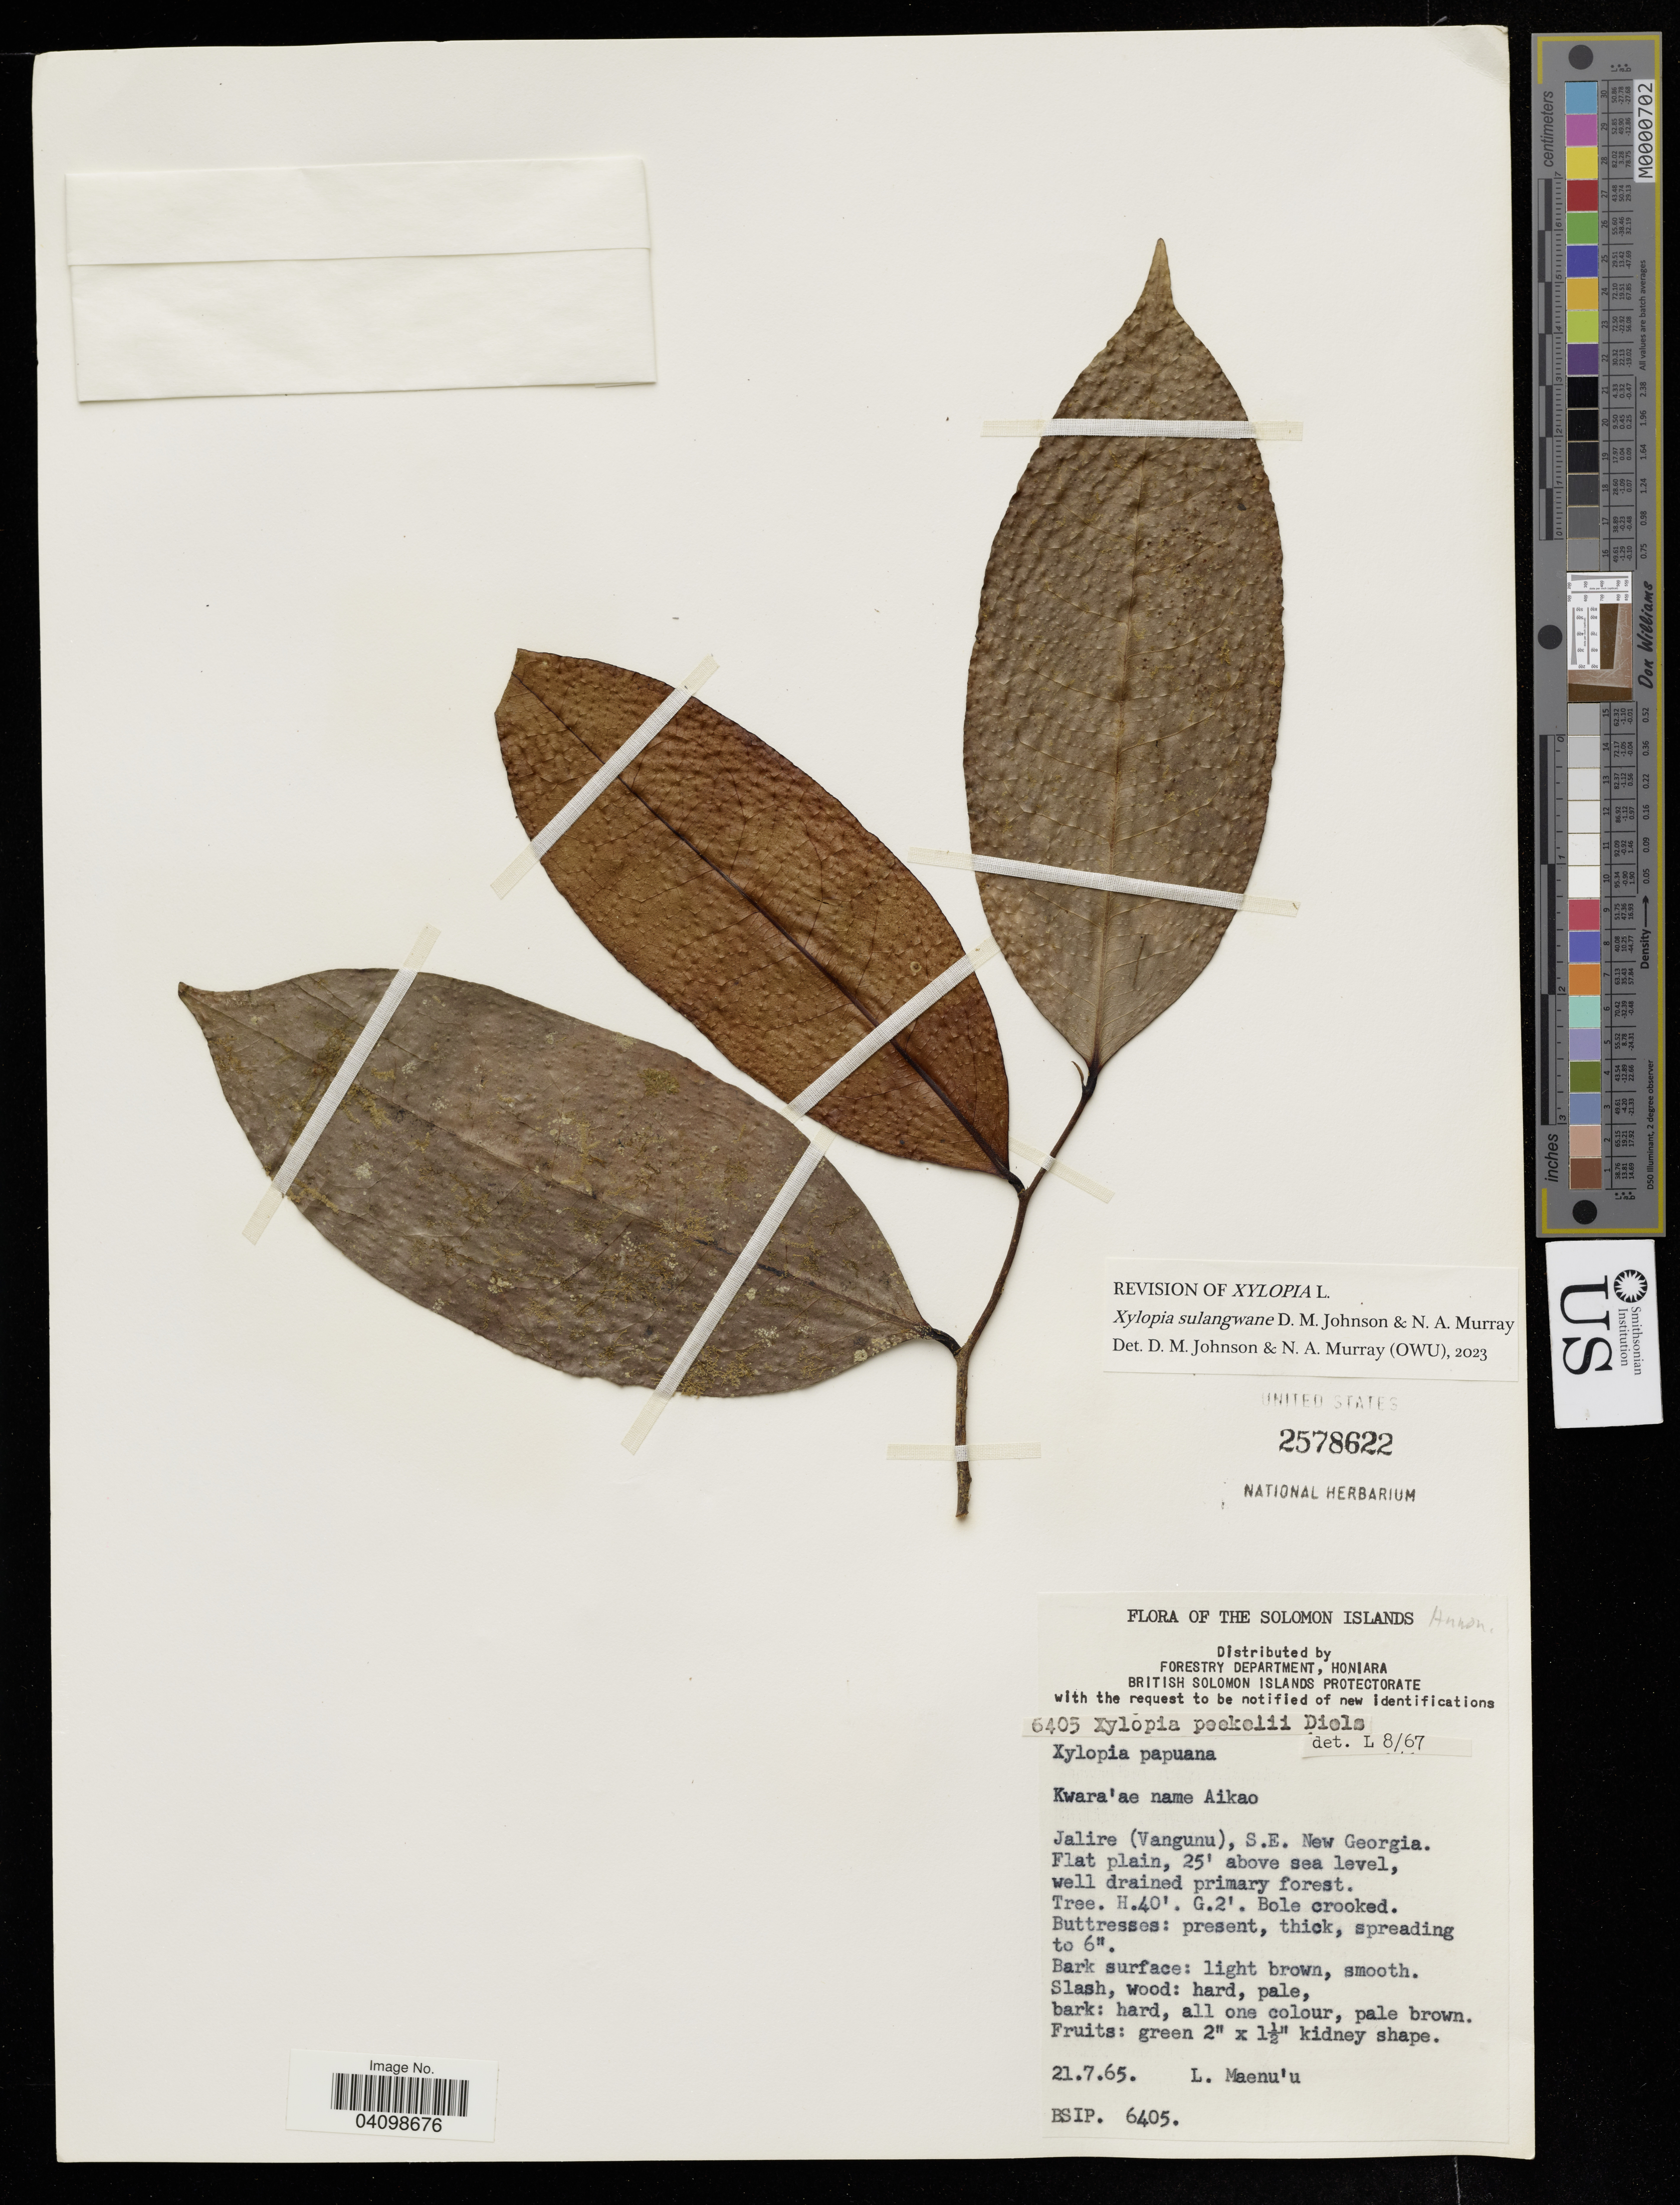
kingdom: Plantae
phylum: Tracheophyta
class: Magnoliopsida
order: Magnoliales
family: Annonaceae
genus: Xylopia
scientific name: Xylopia sulangwane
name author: D.M. Johnson & N.A. Murray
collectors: L. Maenu'u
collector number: BSIP 6405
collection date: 1965-07-21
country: Solomon Islands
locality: Jalire (Vangunu), S.E. New Georgia.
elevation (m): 8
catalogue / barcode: US 2578622